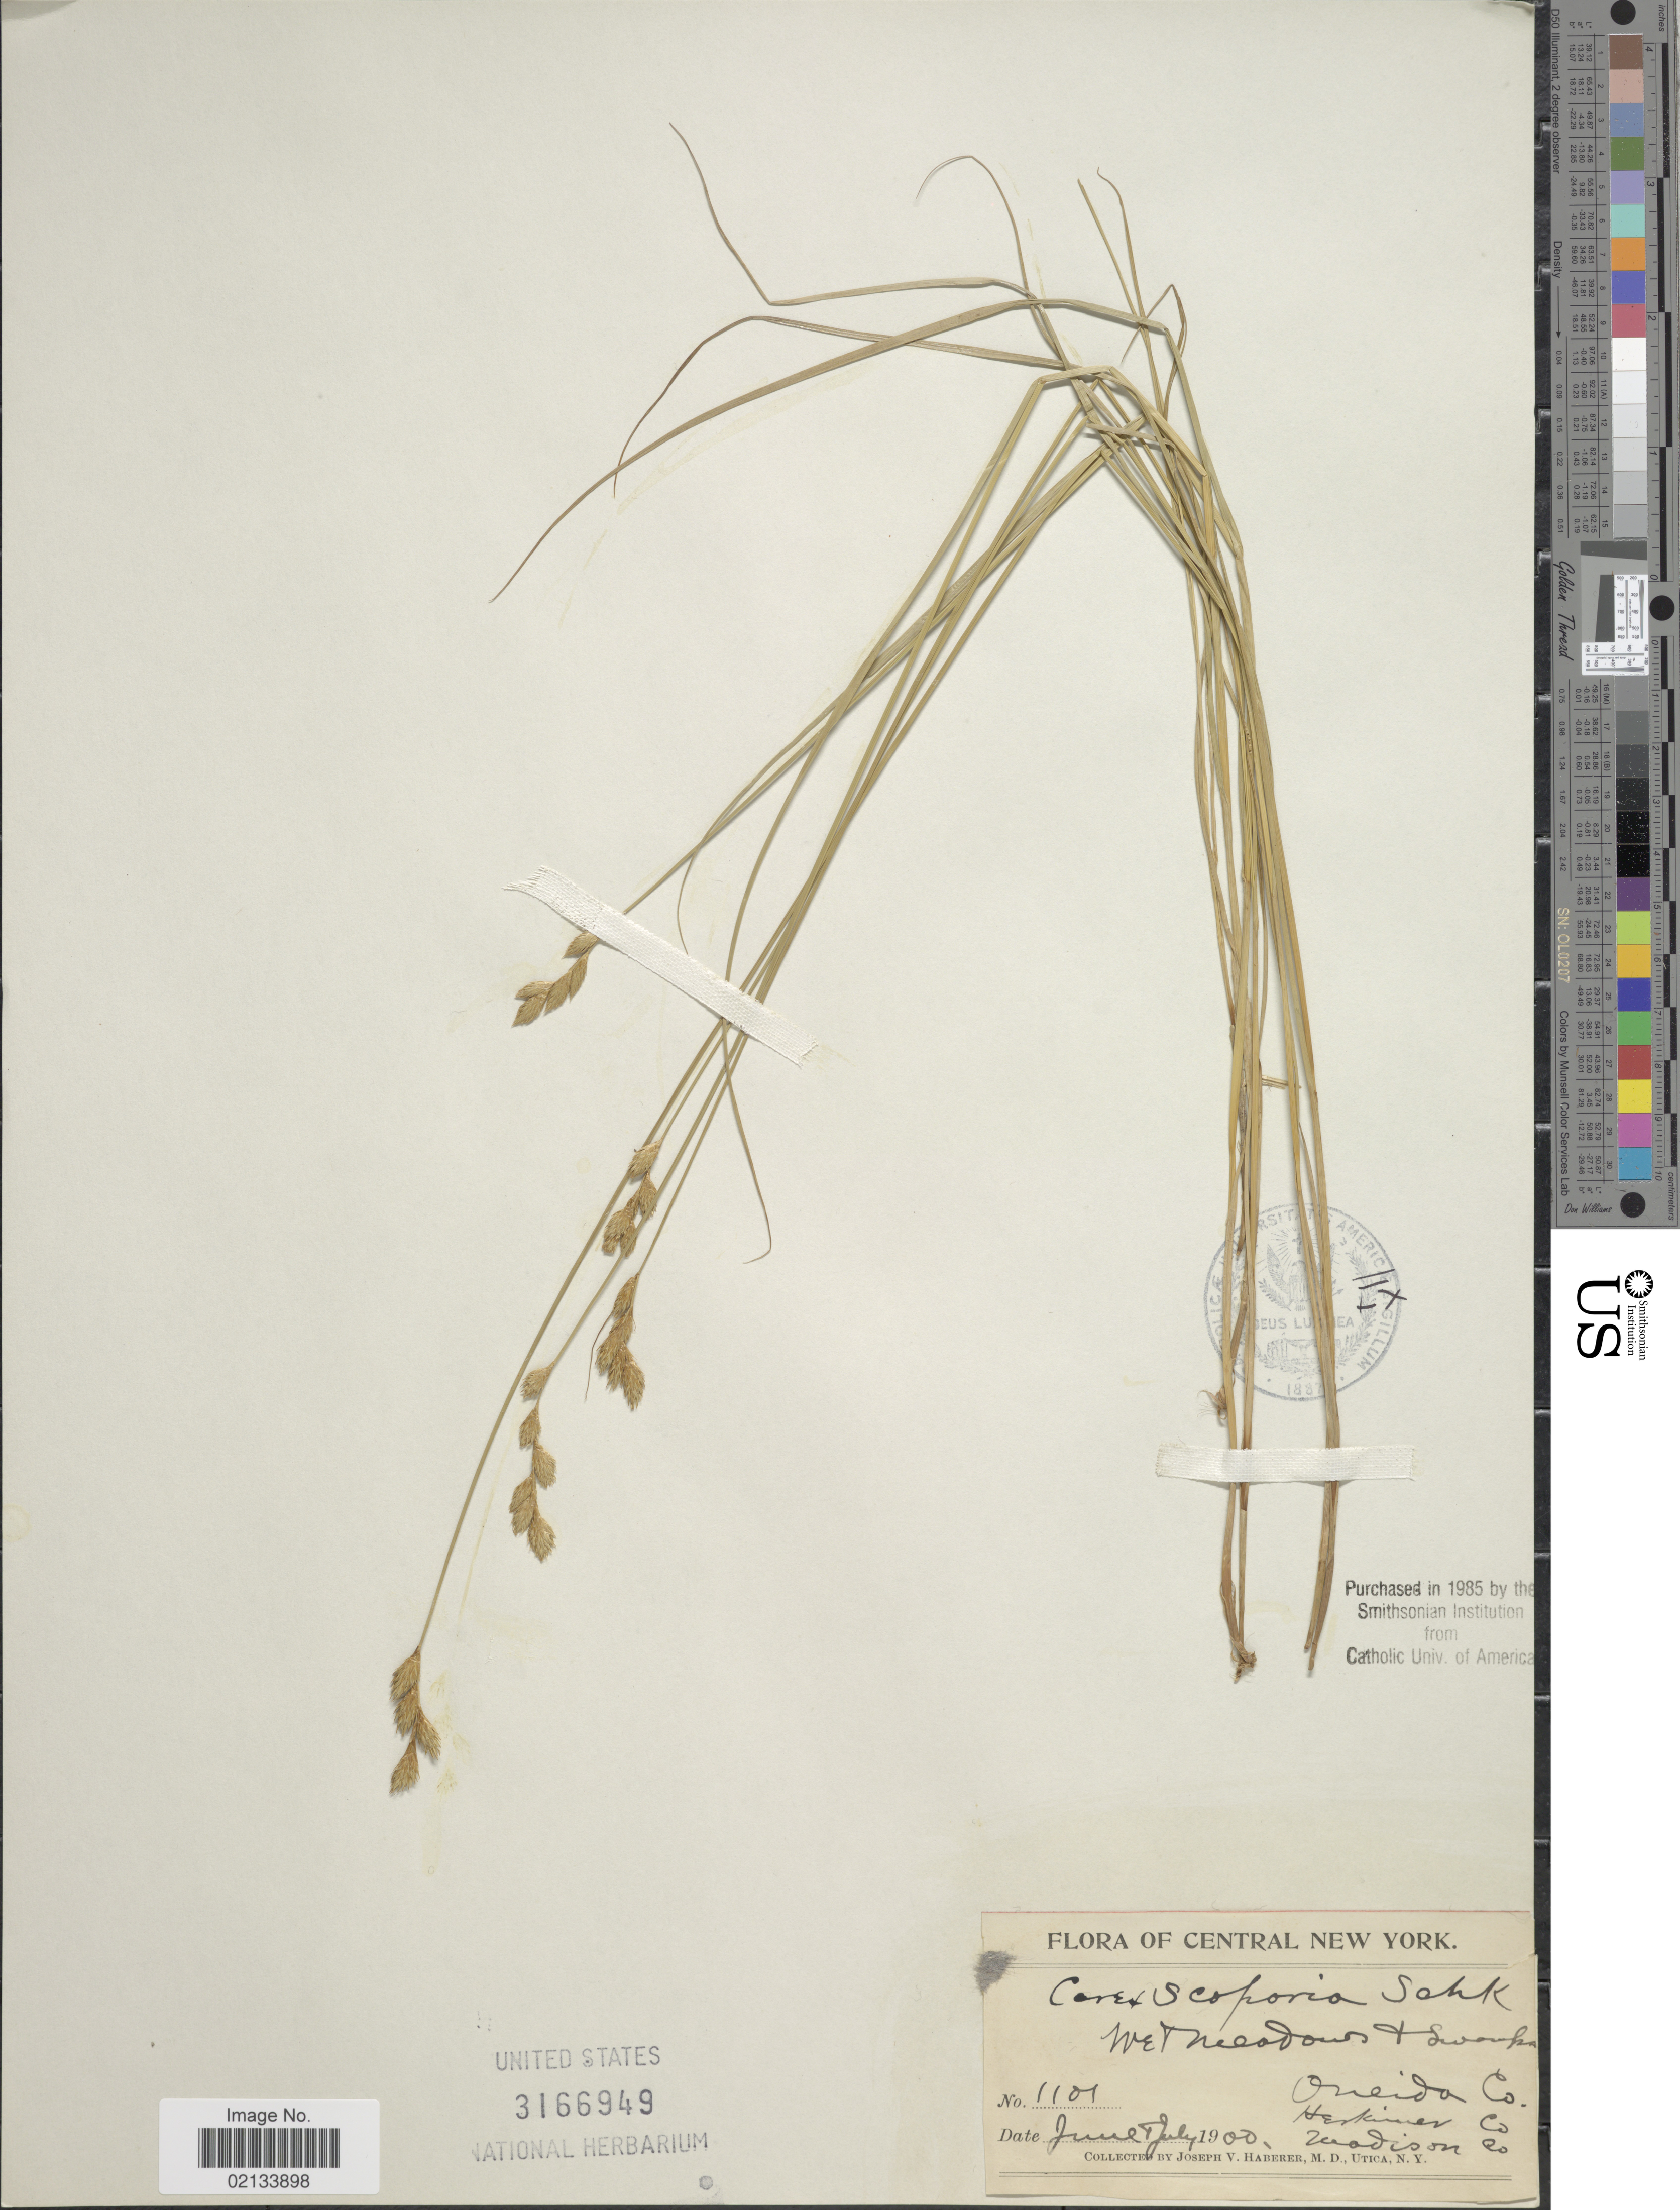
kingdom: Plantae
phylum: Tracheophyta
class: Liliopsida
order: Poales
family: Cyperaceae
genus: Carex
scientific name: Carex scoparia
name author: Schkuhr ex Willd.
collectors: J. V. Haberer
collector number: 1101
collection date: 1900-06/1900-07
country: United States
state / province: New York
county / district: Oneida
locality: Central New York, wet meadows+ swamps, Oneida Co., Herkimer Co., Madison Co.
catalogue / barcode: US 3166949